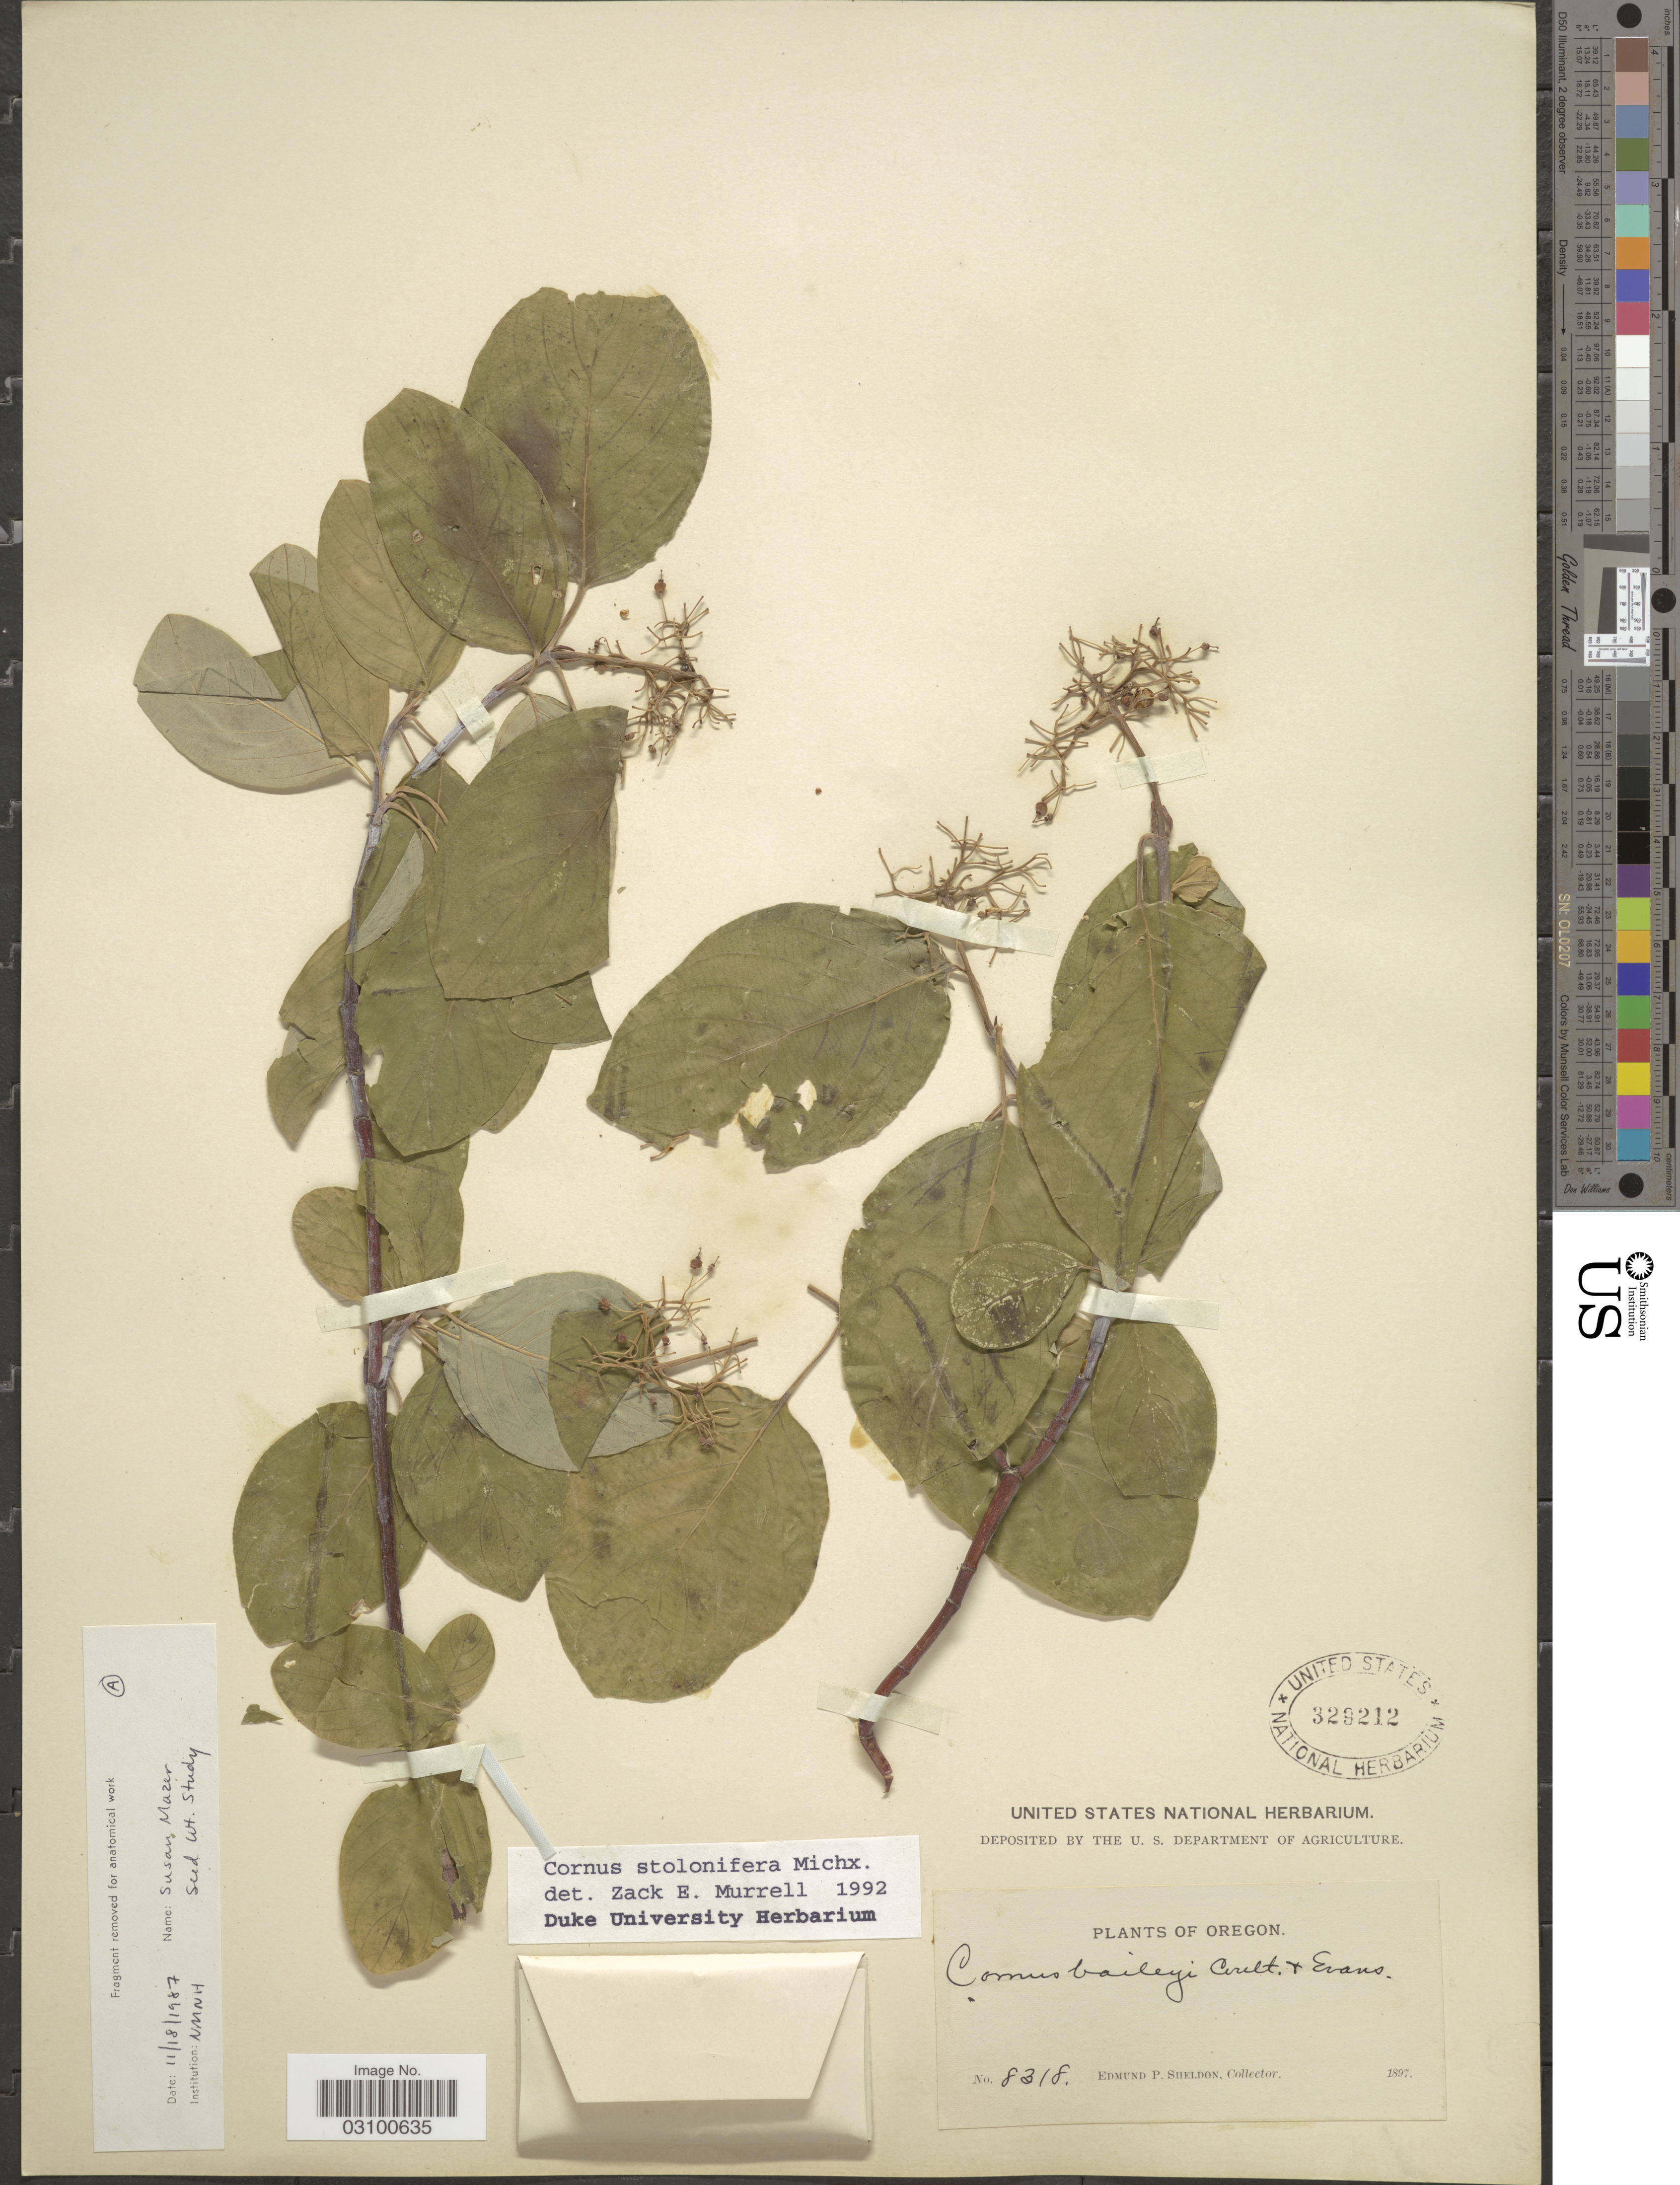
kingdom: Plantae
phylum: Tracheophyta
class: Magnoliopsida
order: Cornales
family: Cornaceae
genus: Cornus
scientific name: Cornus sericea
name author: L.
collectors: E. P. Sheldon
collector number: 8318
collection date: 1897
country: United States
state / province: Oregon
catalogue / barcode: US 329212